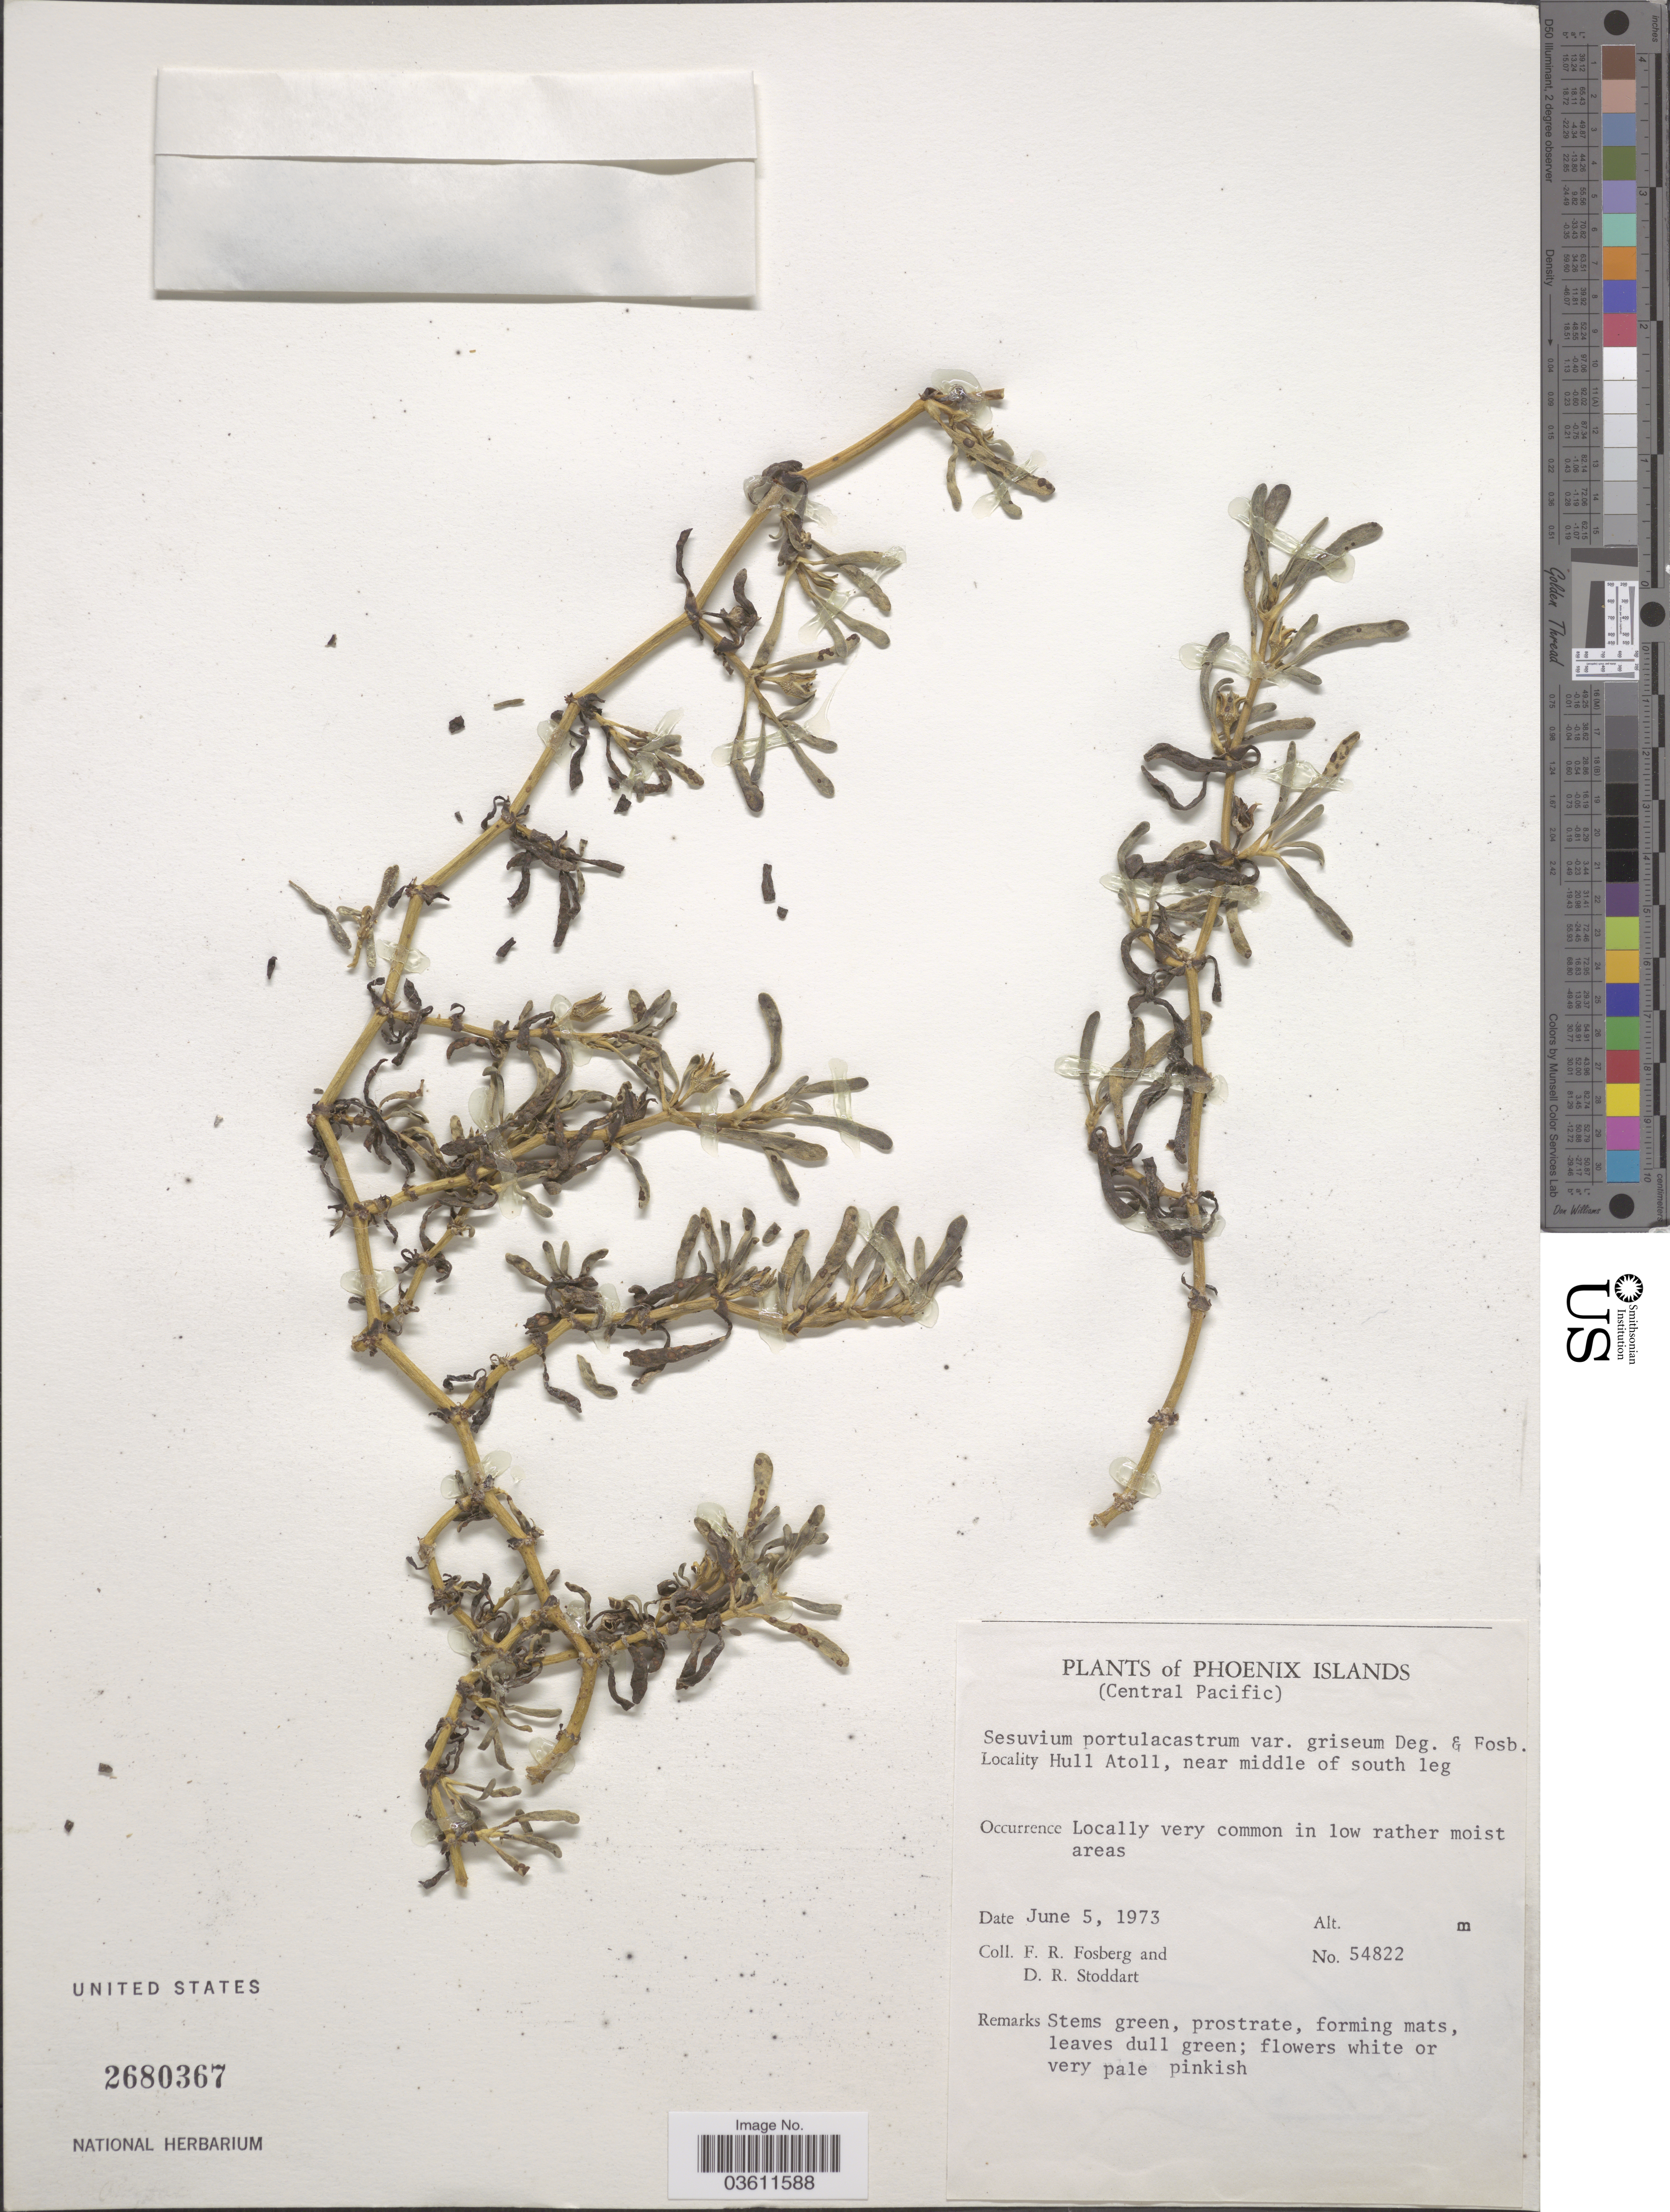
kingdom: Plantae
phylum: Tracheophyta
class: Magnoliopsida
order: Caryophyllales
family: Aizoaceae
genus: Sesuvium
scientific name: Sesuvium portulacastrum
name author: (L.) L.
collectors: F. R. Fosberg & D. R. Stoddart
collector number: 54822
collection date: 1973-06-05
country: Kiribati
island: Orona [Hull] Atoll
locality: Phoenix Islands (Central Pacific). Hull Atoll, near middle of south leg.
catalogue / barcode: US 2680367